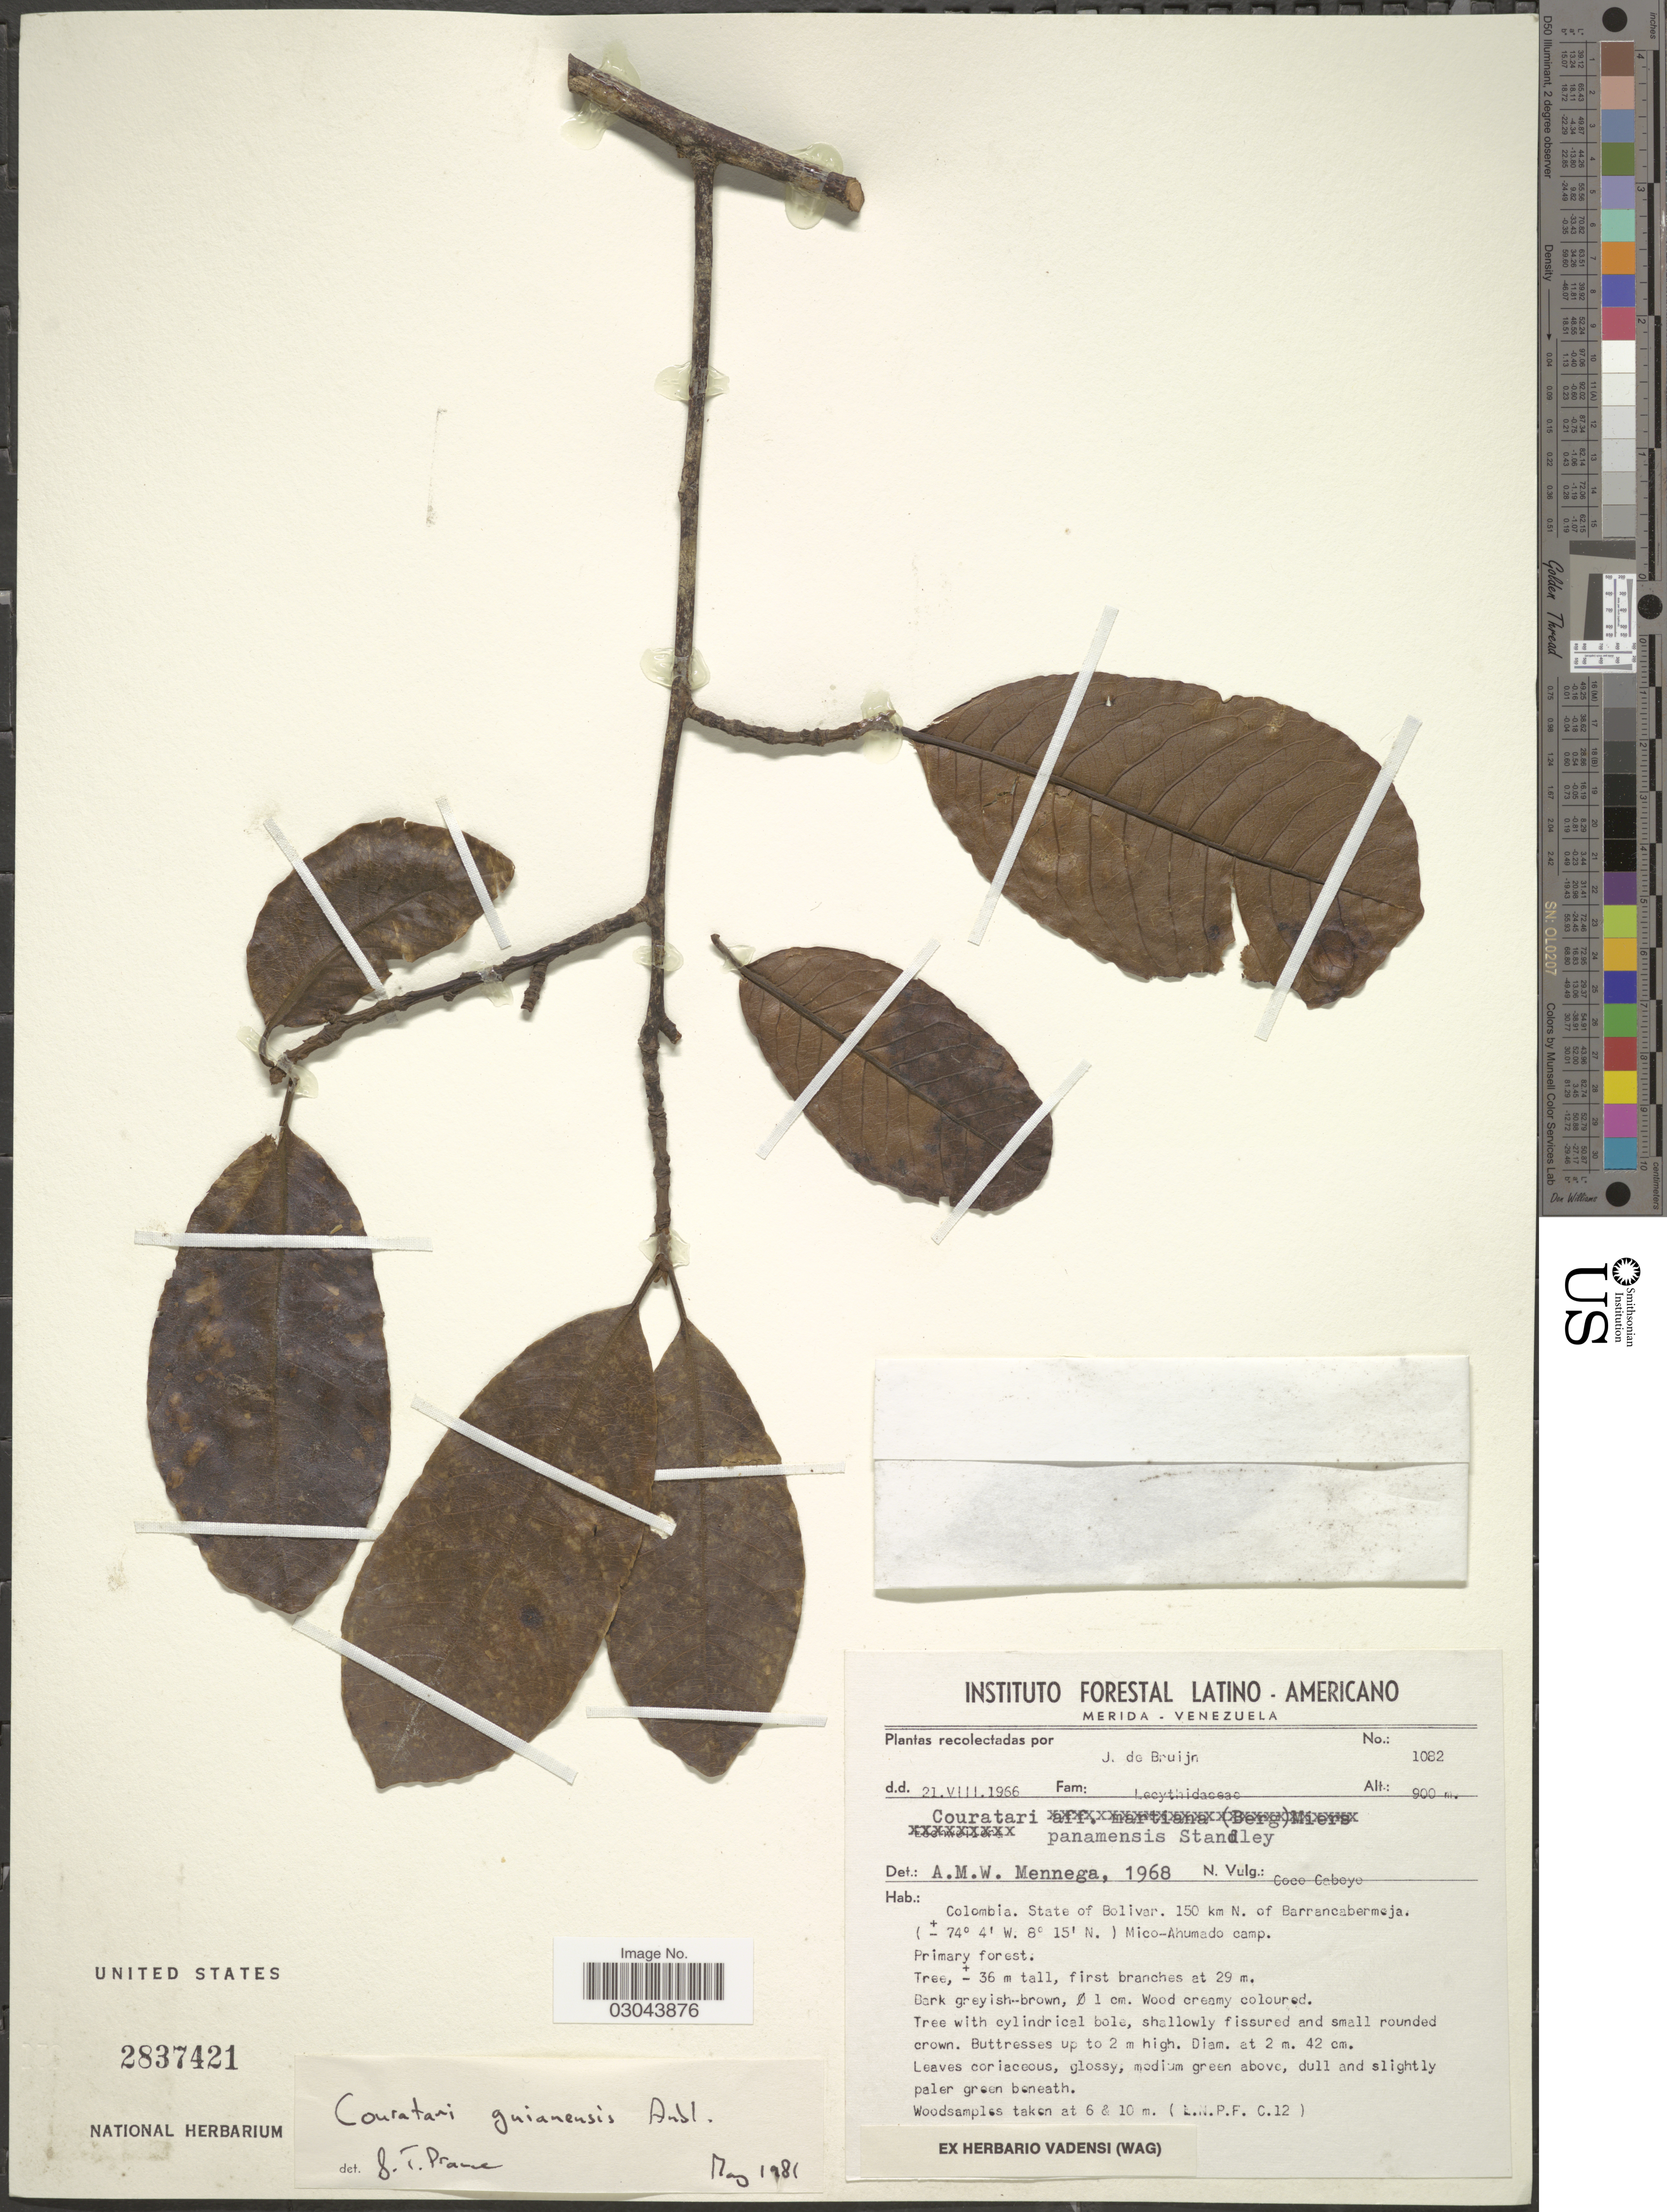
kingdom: Plantae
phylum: Tracheophyta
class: Magnoliopsida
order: Ericales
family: Lecythidaceae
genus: Couratari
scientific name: Couratari guianensis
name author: Aubl.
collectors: J. Bruijn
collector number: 1082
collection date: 1966-08-21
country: Colombia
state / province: Bolívar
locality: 150 km N. of Barrancabermeja. Mico-Ahumado camp.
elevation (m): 900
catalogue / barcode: US 2837421